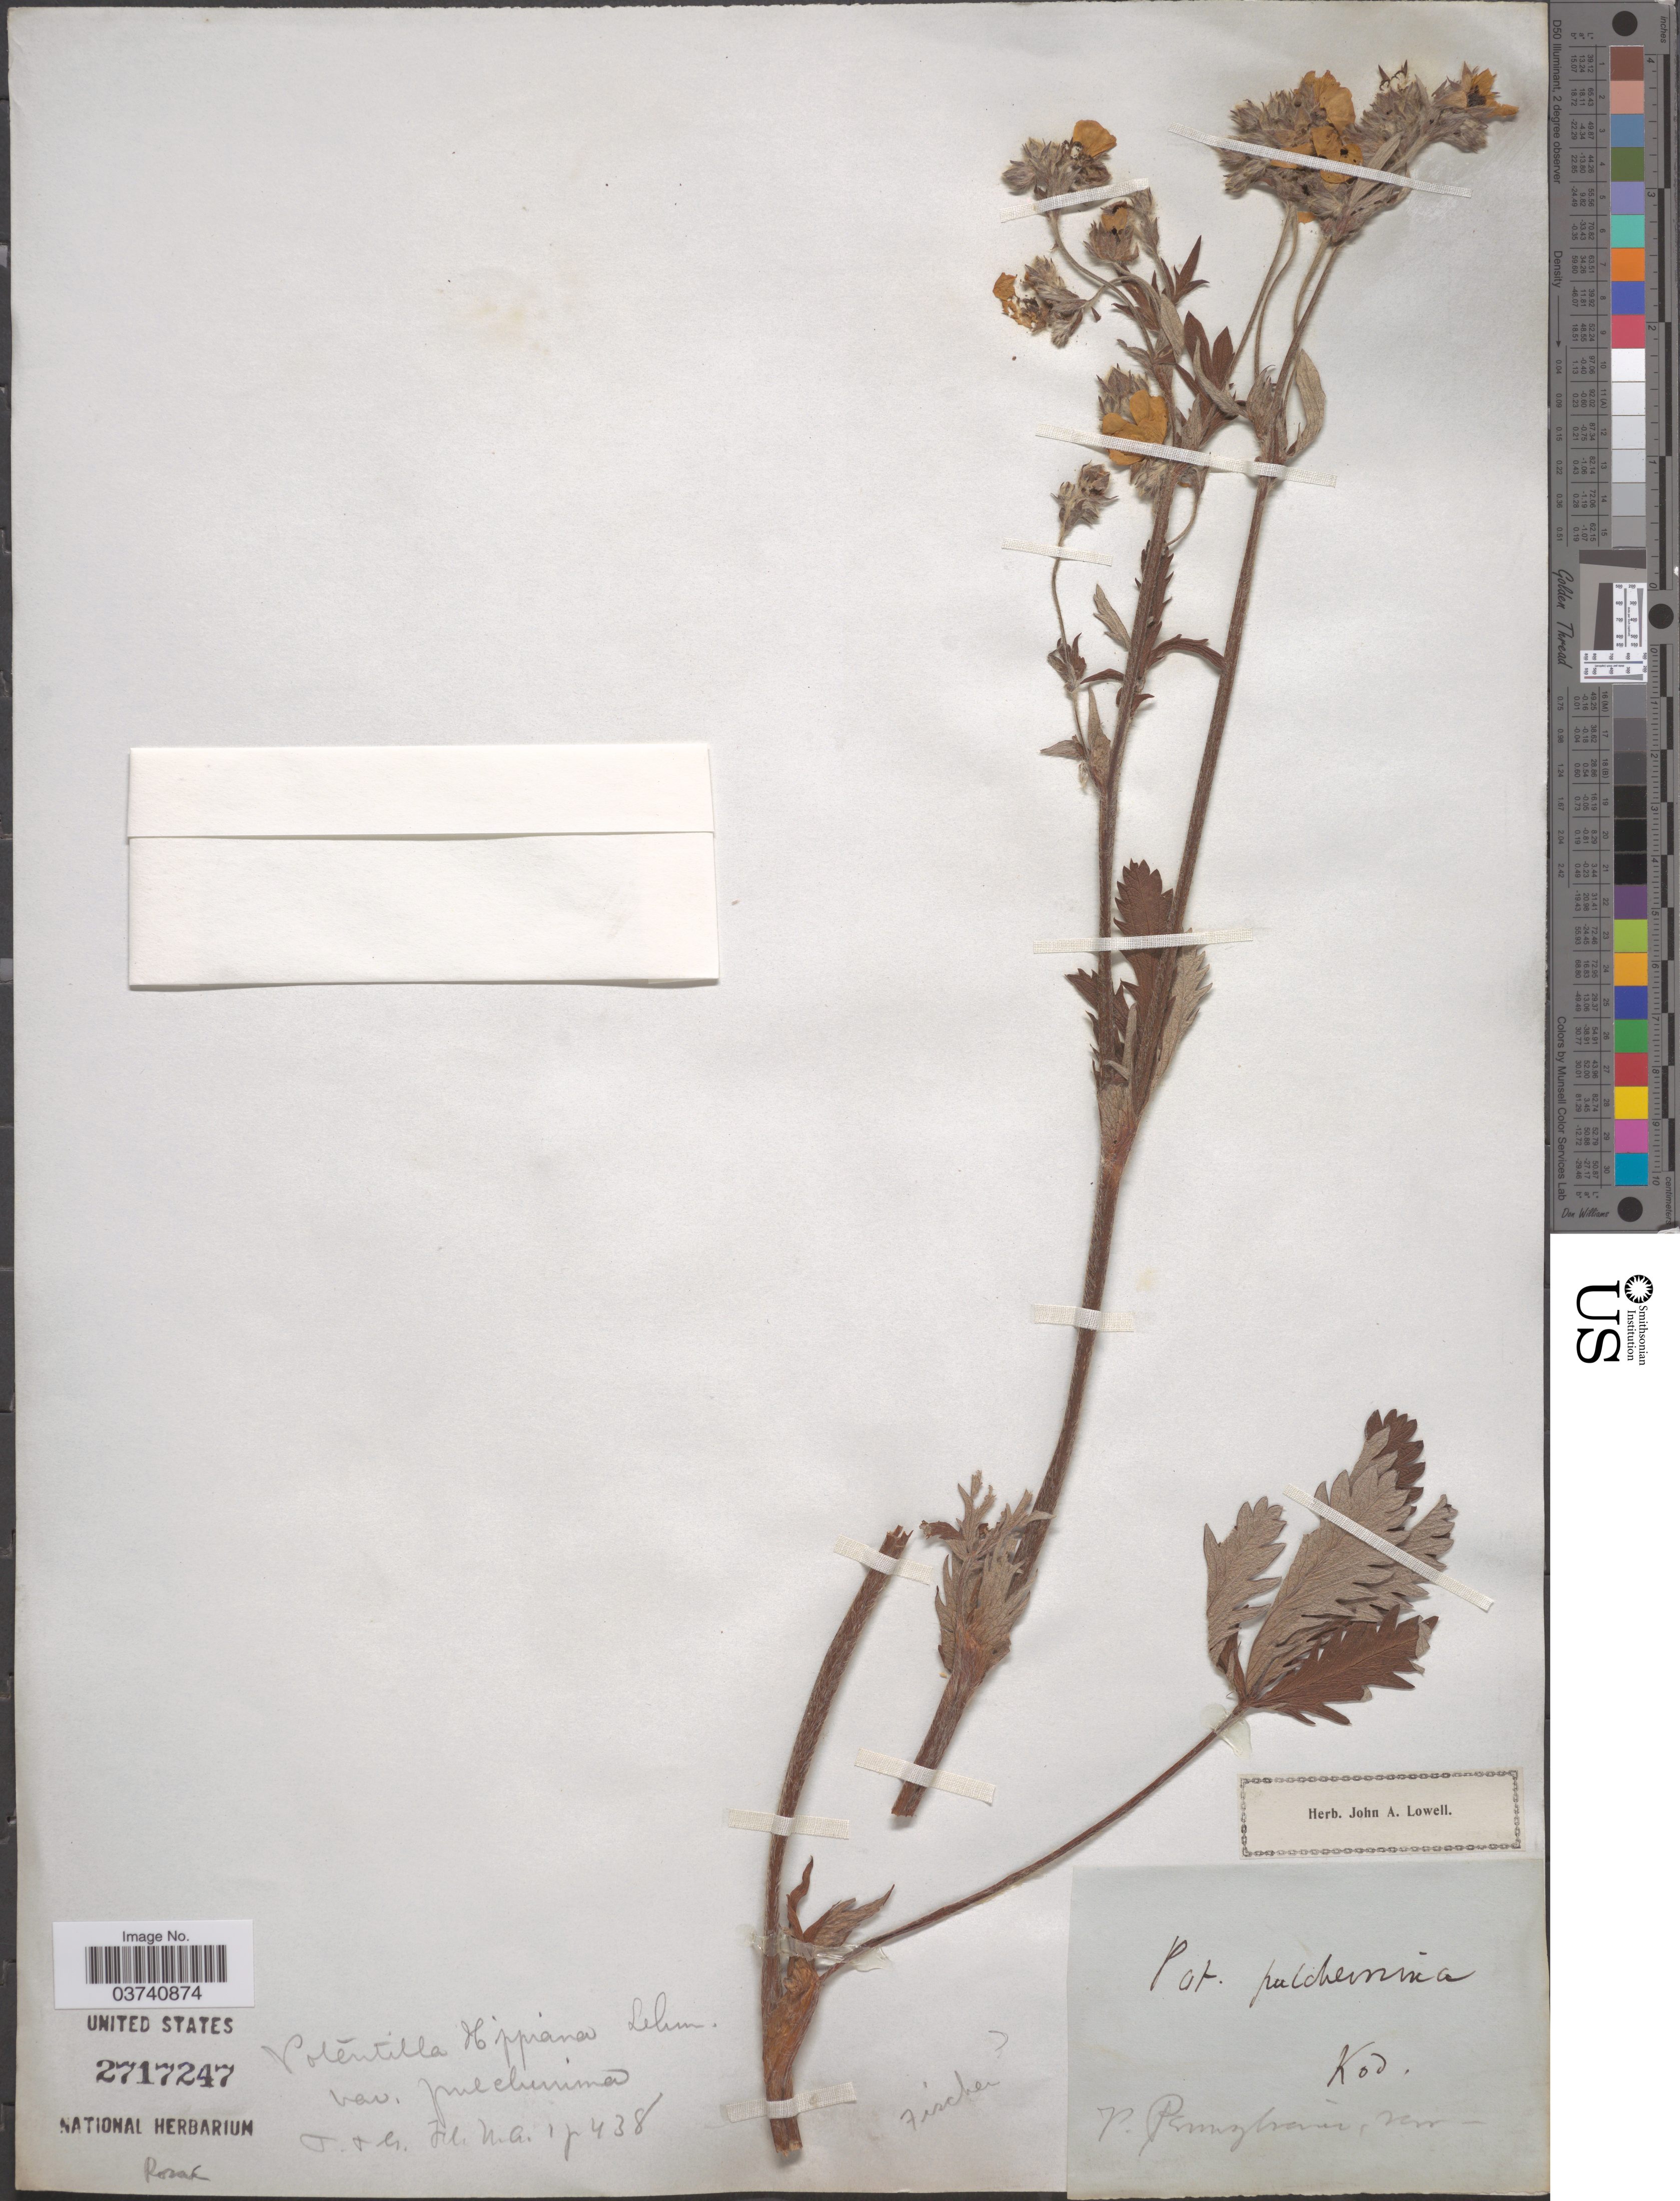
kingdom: Plantae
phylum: Tracheophyta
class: Magnoliopsida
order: Rosales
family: Rosaceae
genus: Potentilla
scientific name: Potentilla pulcherrima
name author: Lehm.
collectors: ex herb. John A. Lowell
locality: Kod.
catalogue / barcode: US 2717247